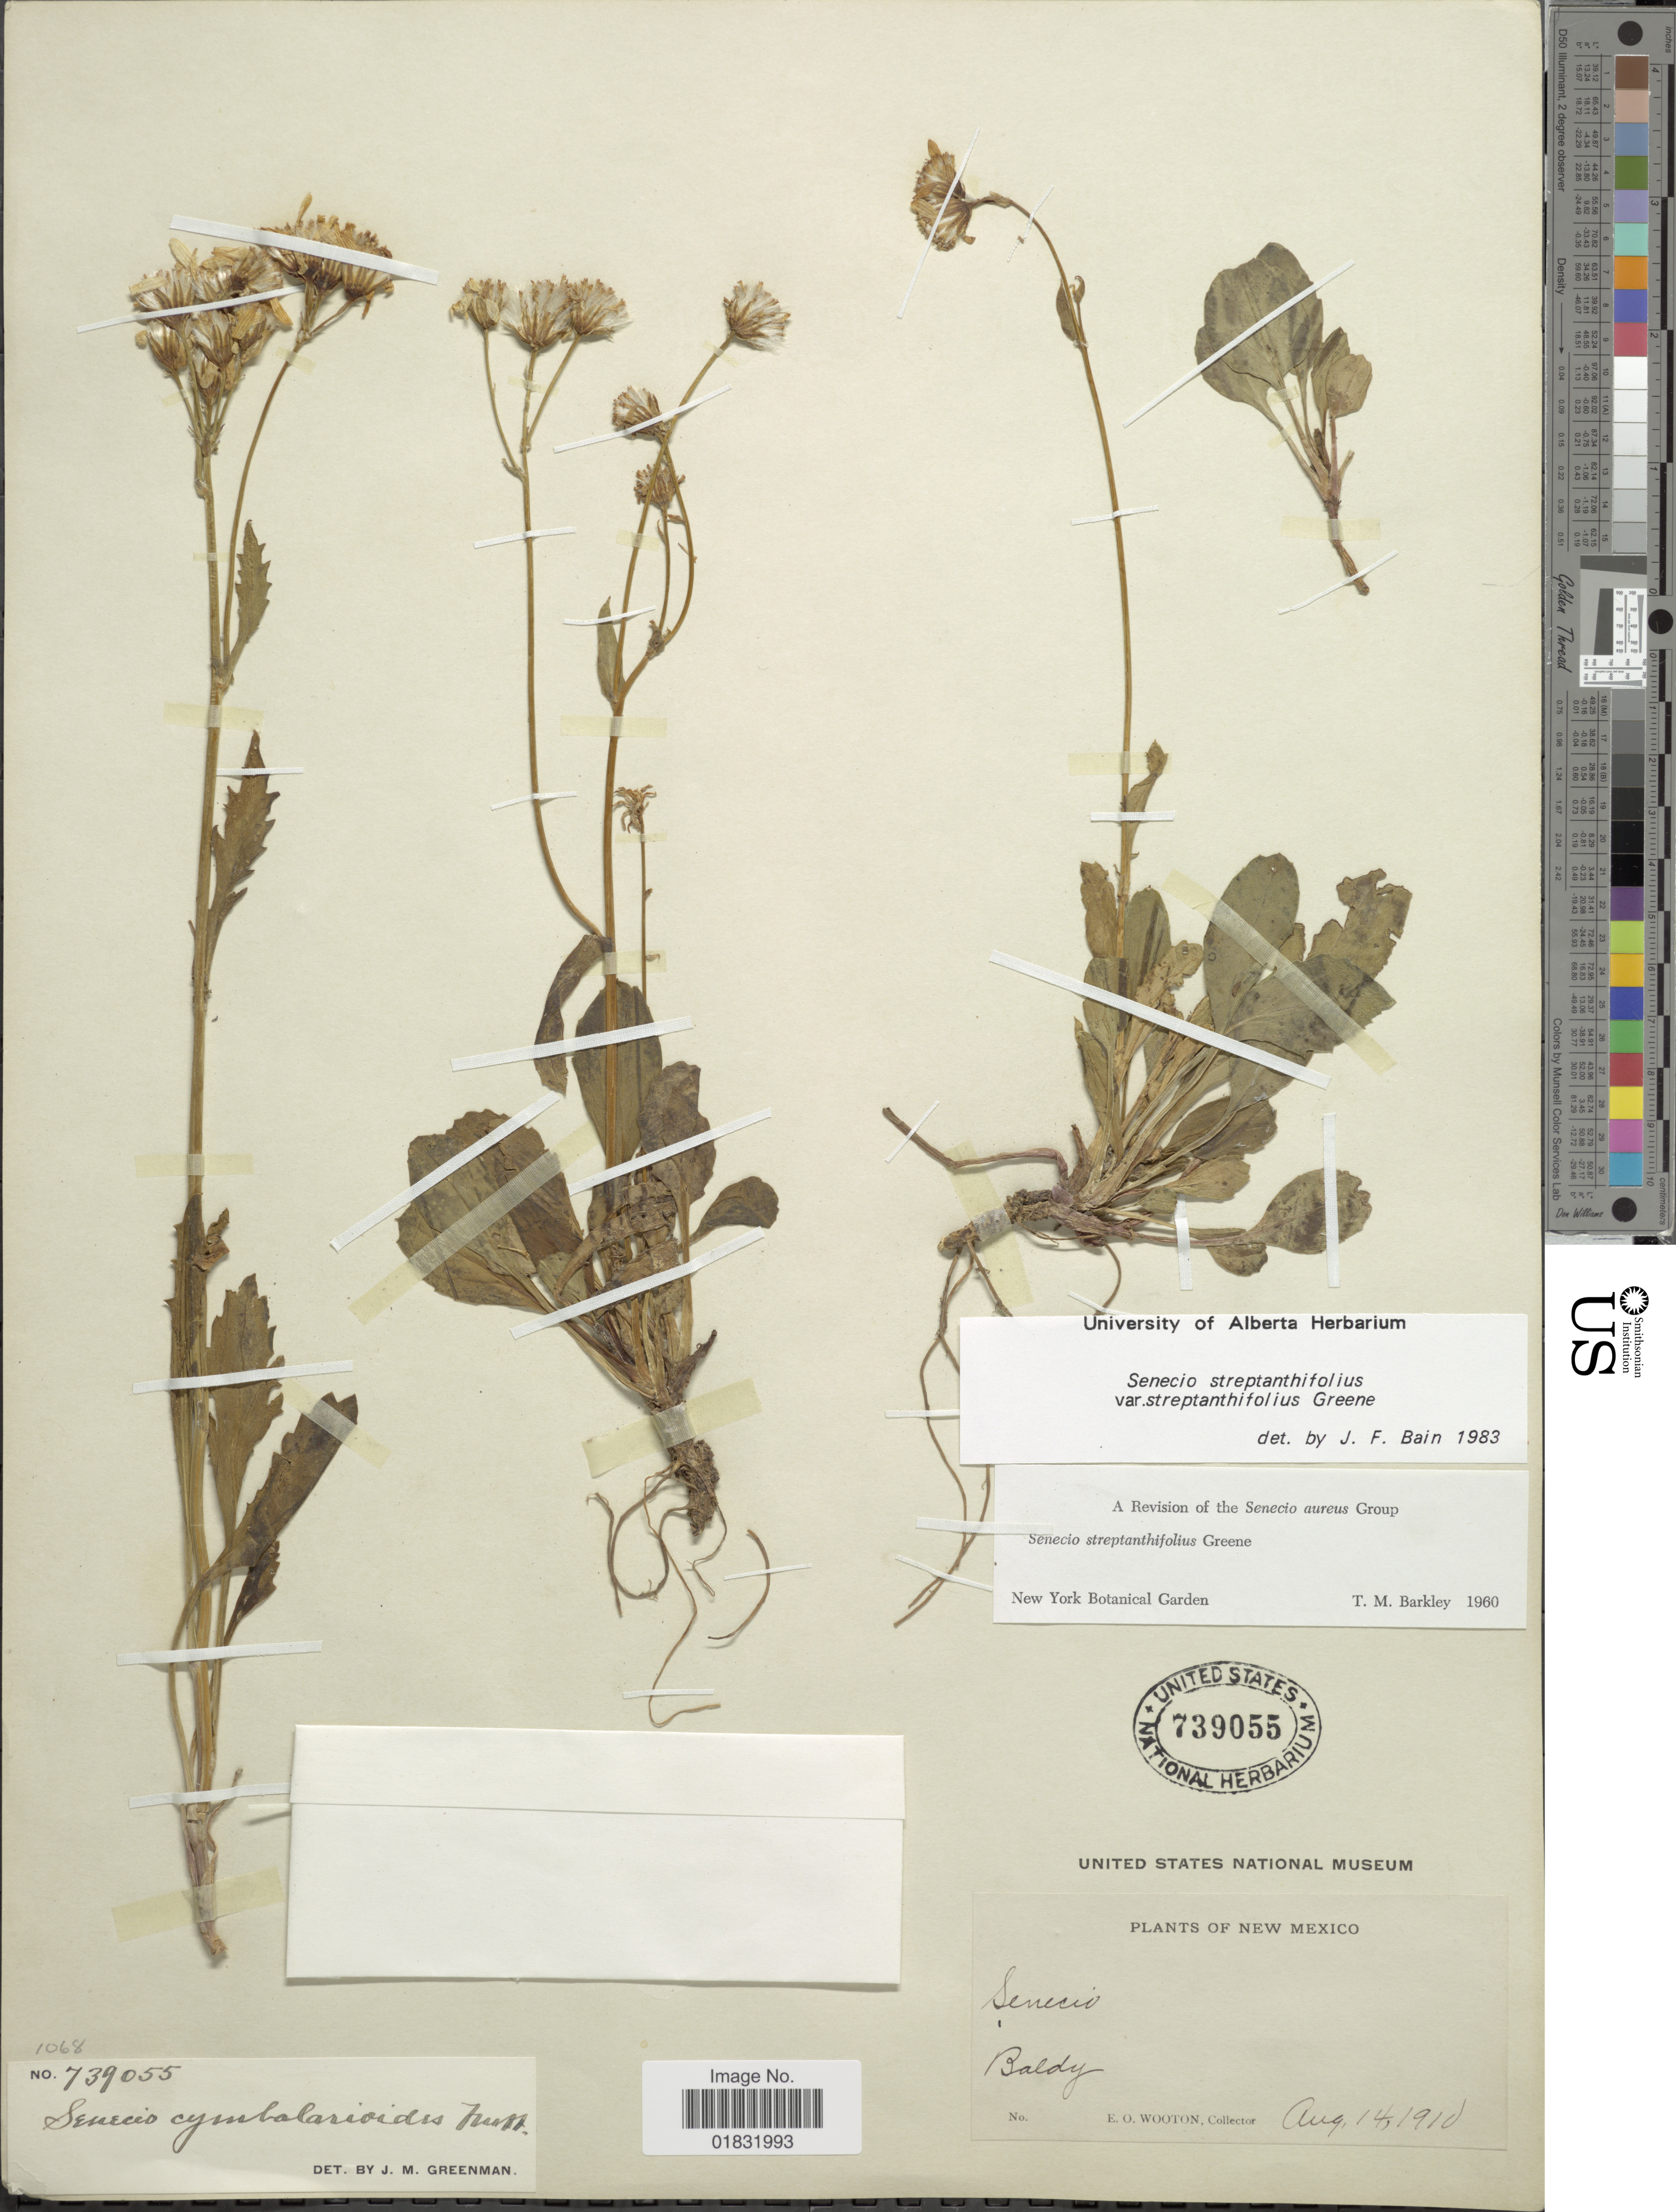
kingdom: Plantae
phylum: Tracheophyta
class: Magnoliopsida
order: Asterales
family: Asteraceae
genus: Packera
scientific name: Packera streptanthifolia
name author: (Greene) W.A. Weber & Á. Löve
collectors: E. O. Wooton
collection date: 1910-08-14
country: United States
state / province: New Mexico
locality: Baldy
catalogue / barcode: US 739055